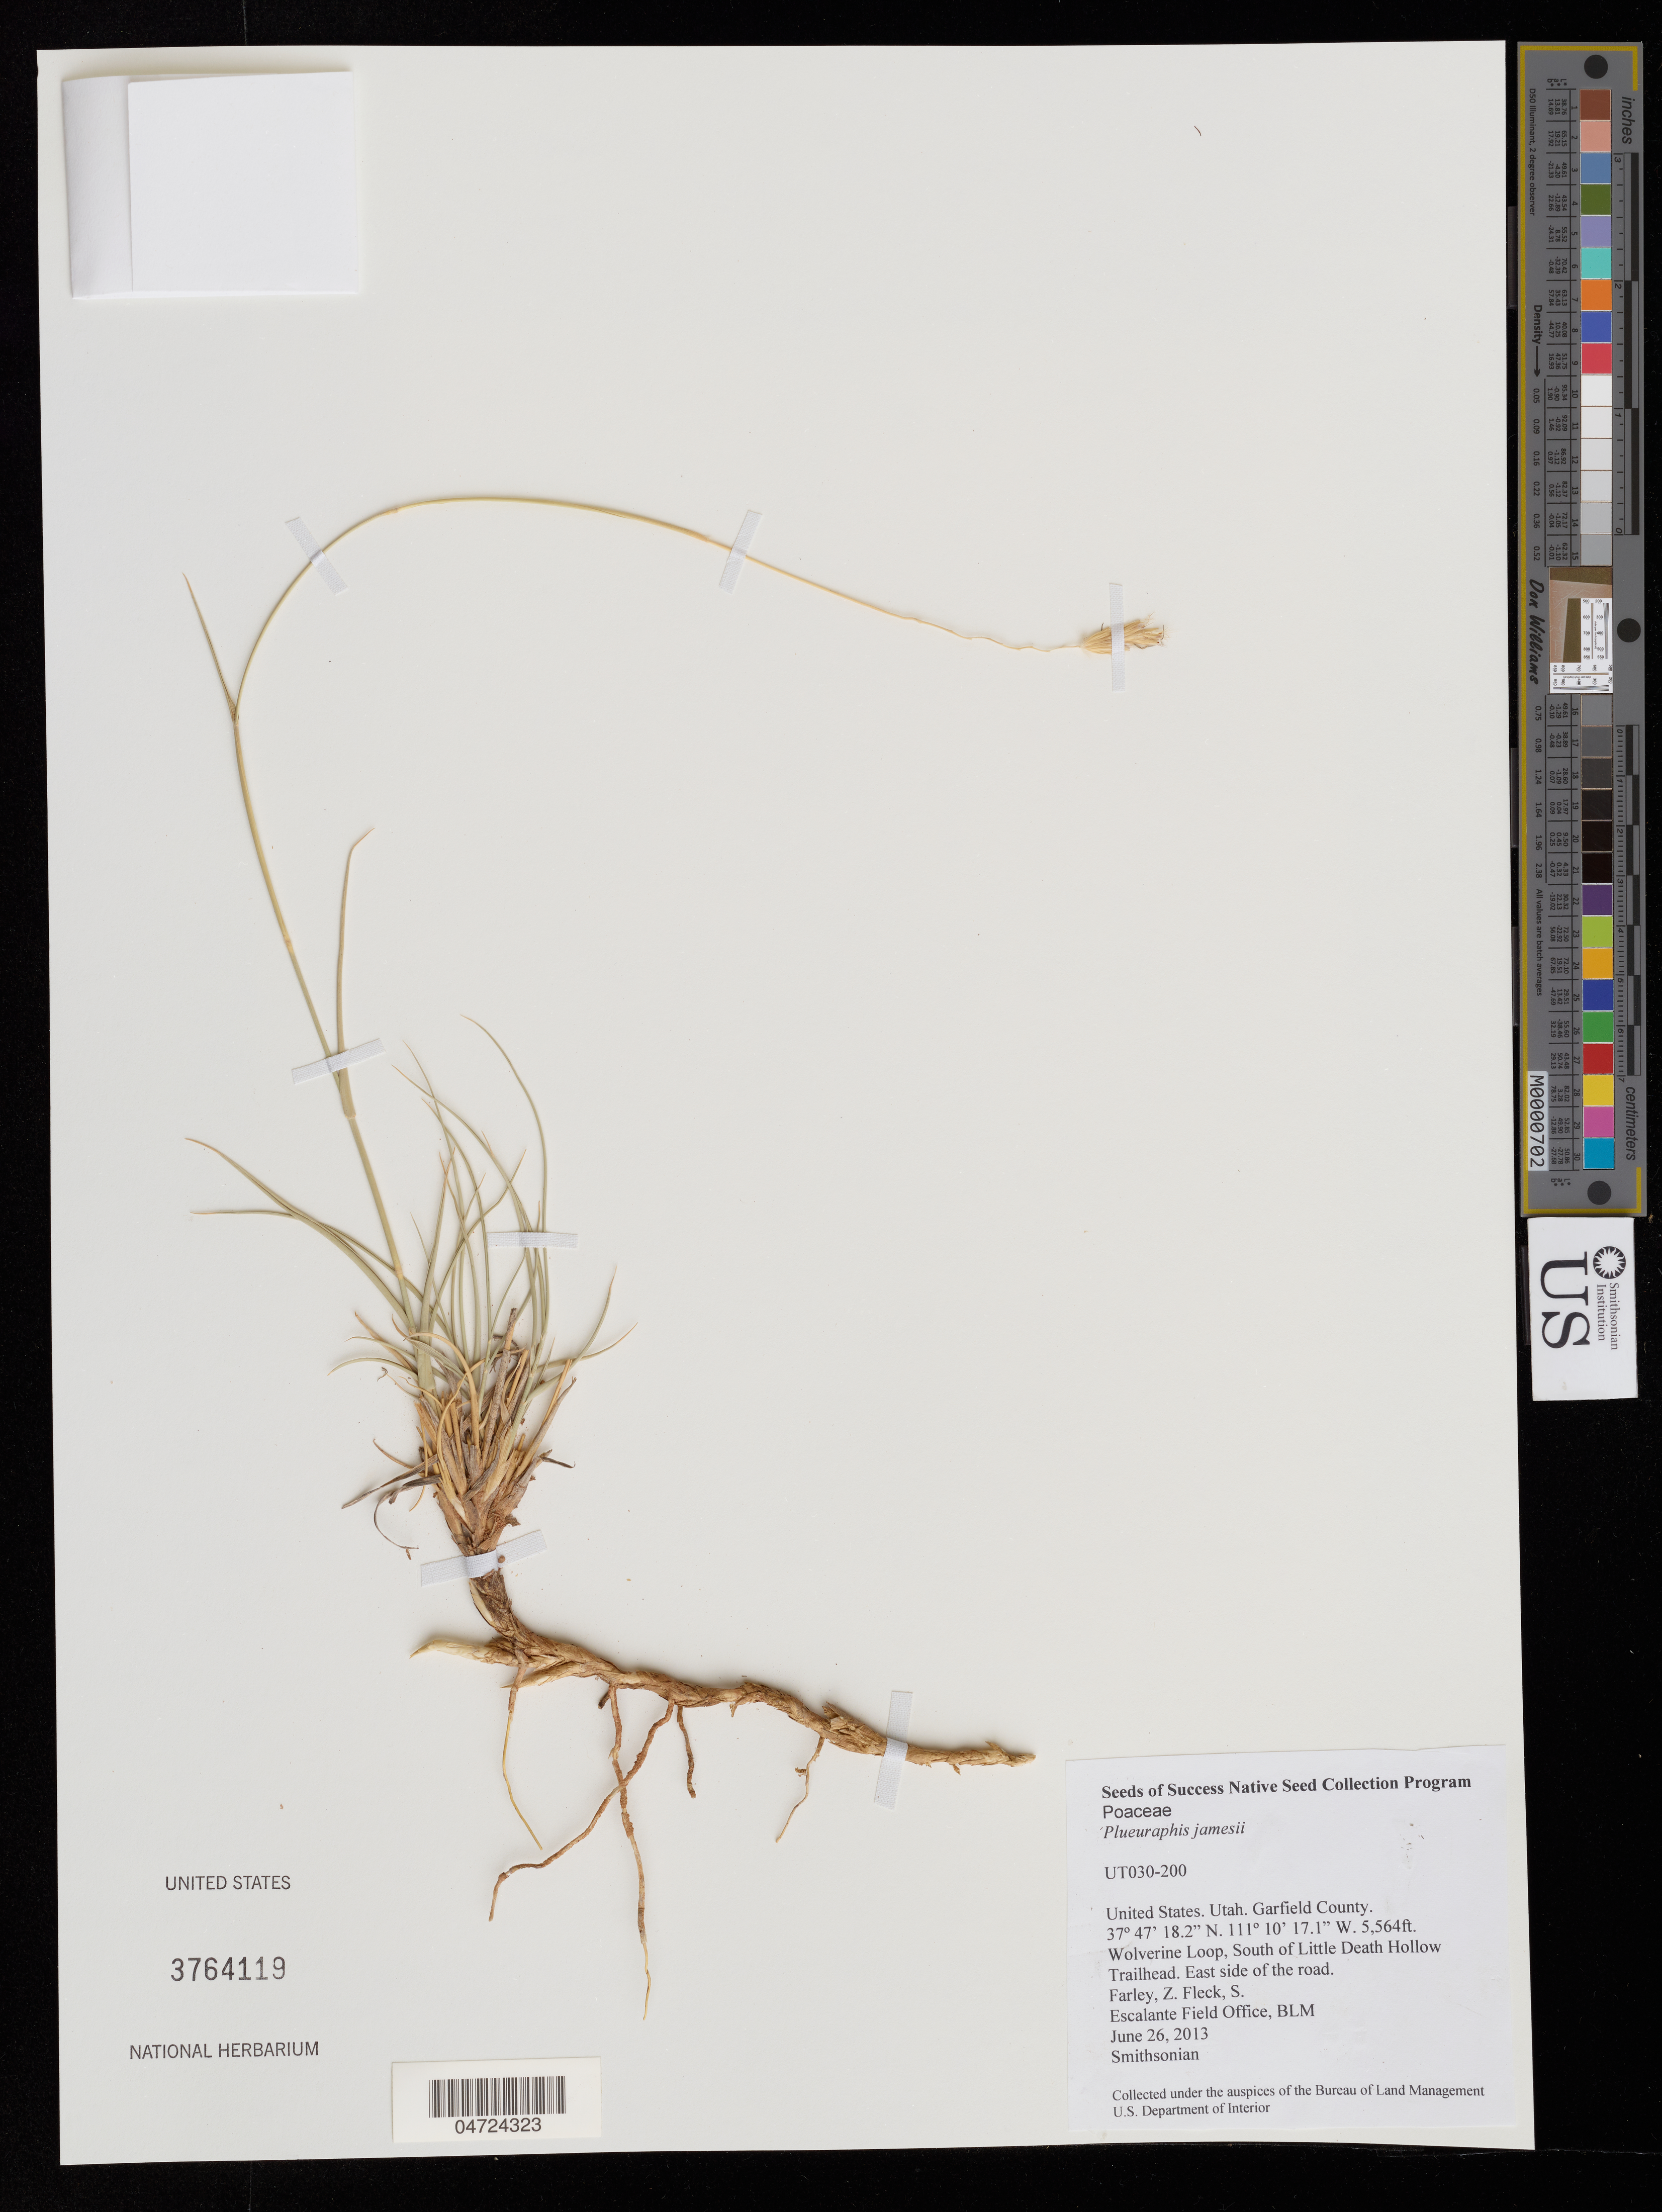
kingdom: Plantae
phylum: Tracheophyta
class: Liliopsida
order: Poales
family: Poaceae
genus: Pleuraphis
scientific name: Pleuraphis jamesii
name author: Torr.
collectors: Z. Farley & S. Fleck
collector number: UT030-200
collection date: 2013-06-26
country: United States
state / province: Utah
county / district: Garfield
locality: Garfield County. Wolverine Loop, South of Little Death Hollow Trailhead. East side of the road.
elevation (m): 1696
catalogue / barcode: US 3764119